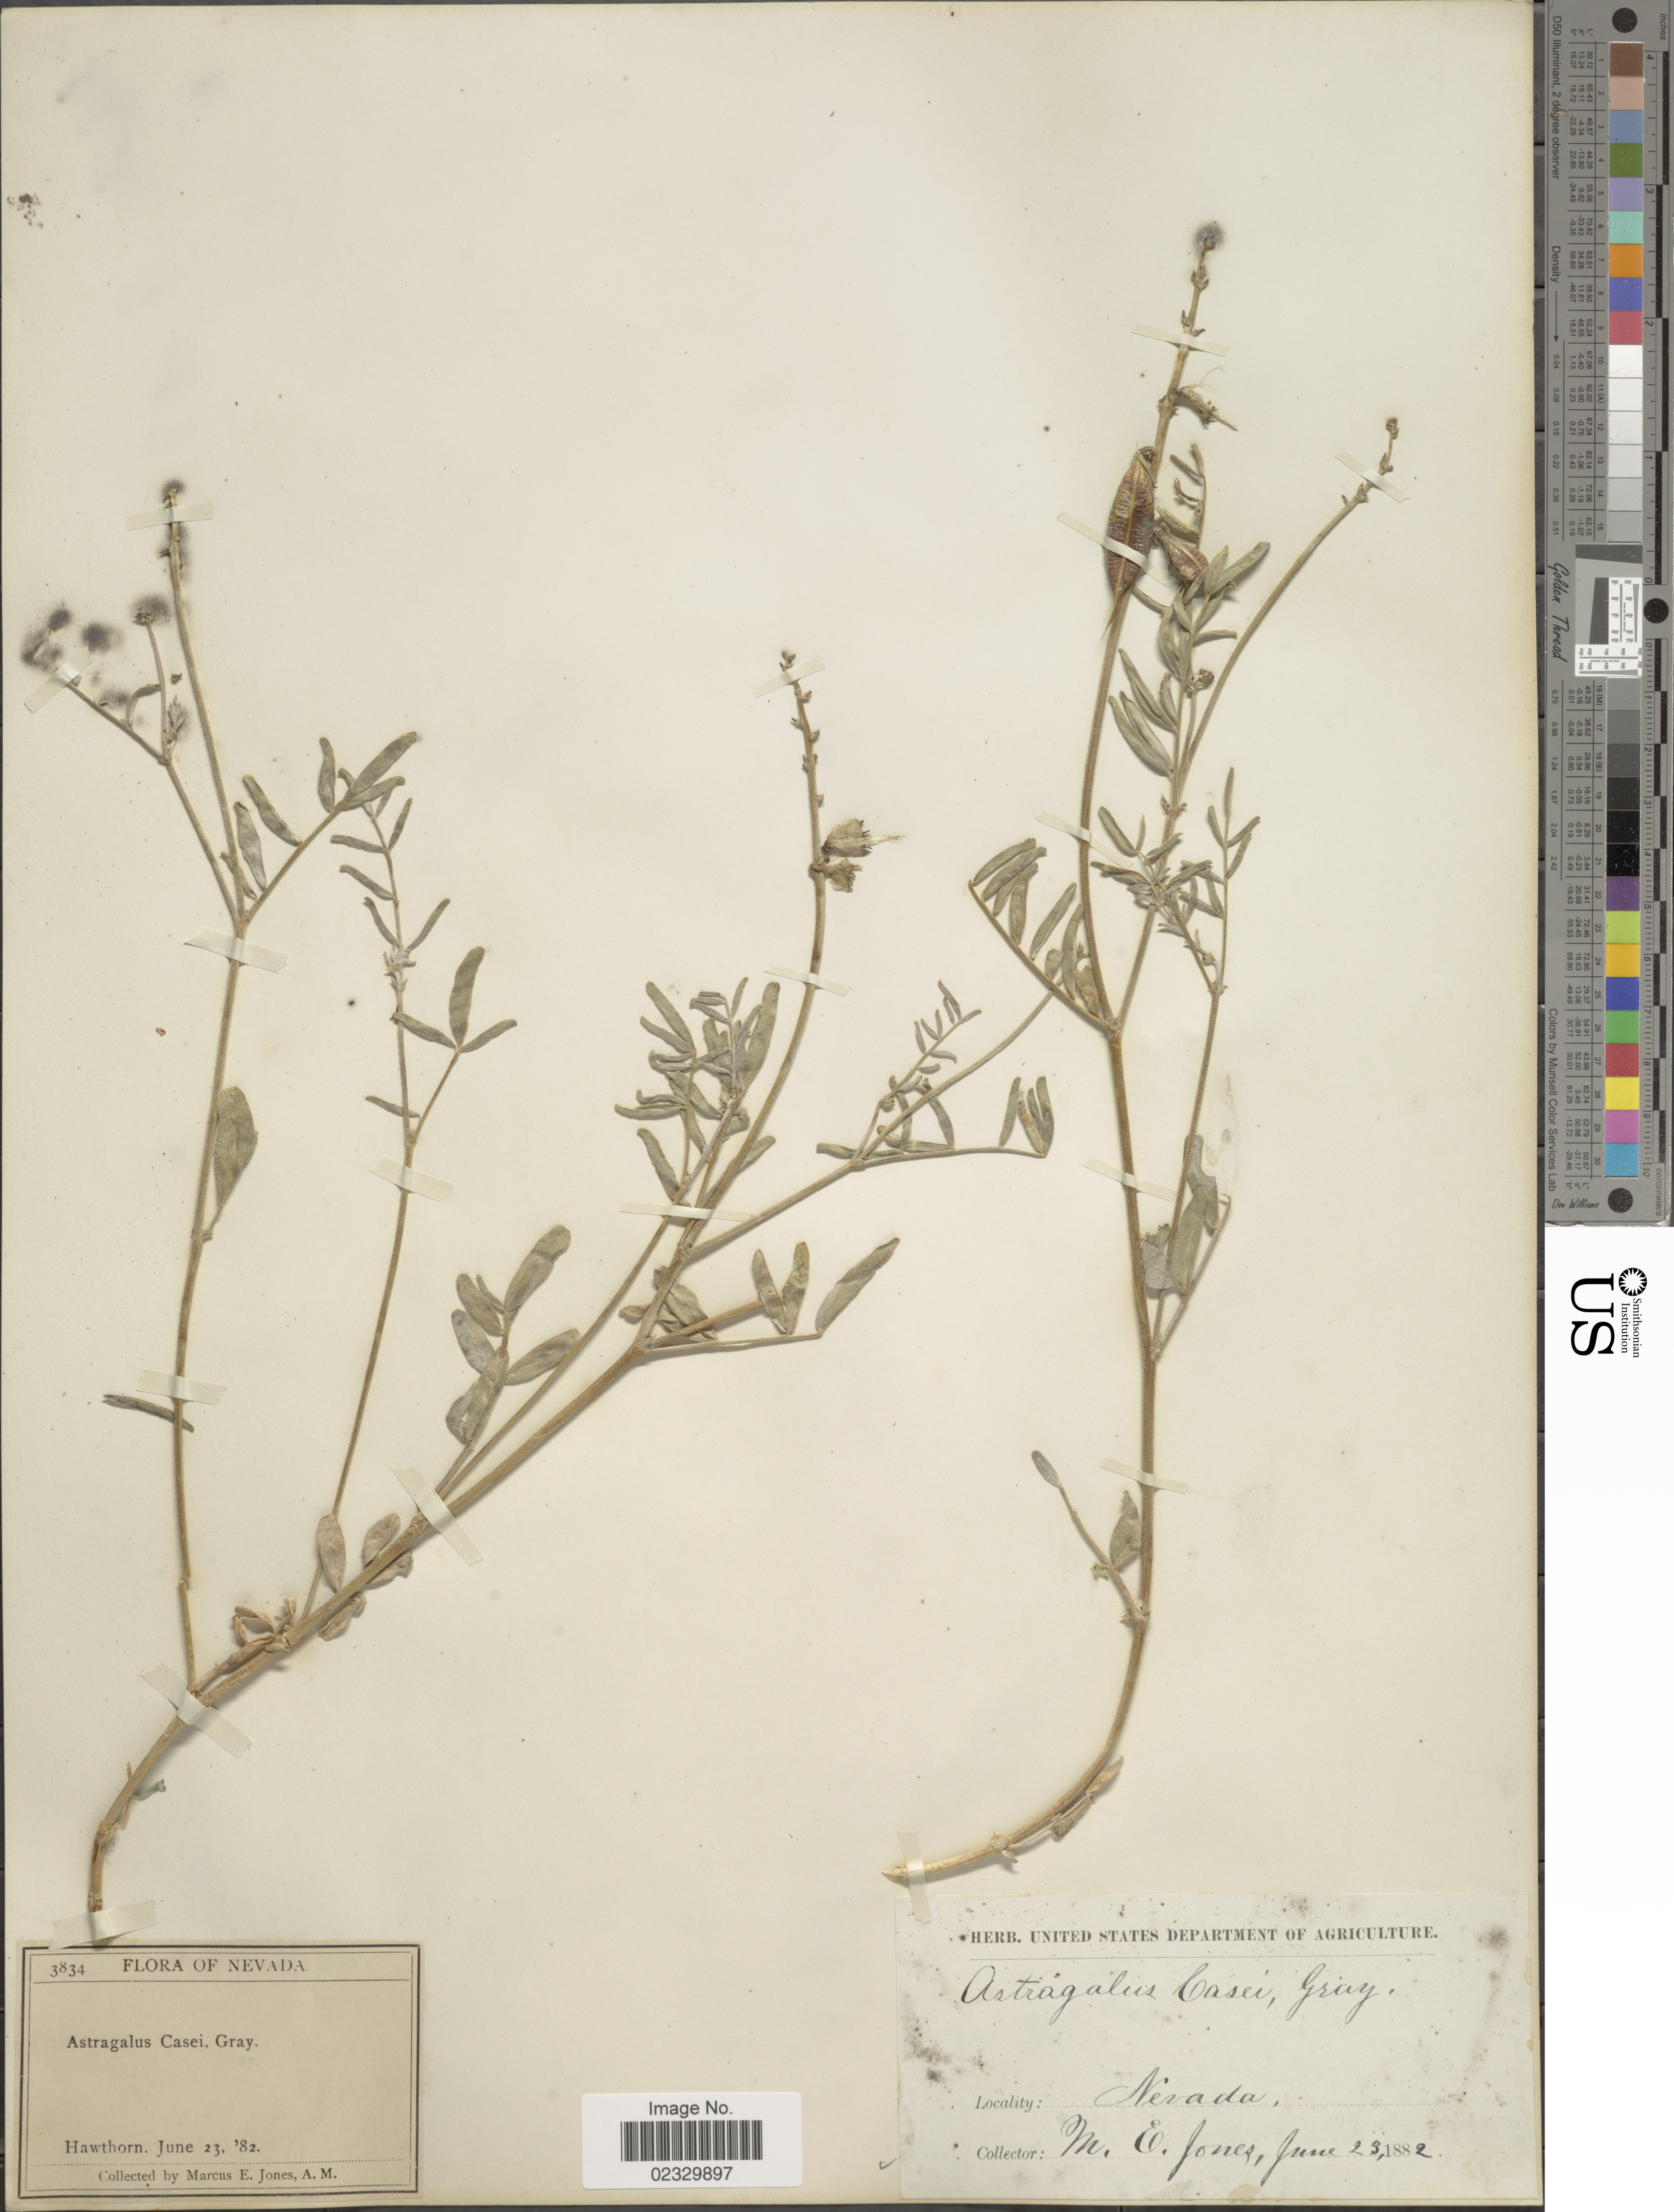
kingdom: Plantae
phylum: Tracheophyta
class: Magnoliopsida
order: Fabales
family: Fabaceae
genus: Astragalus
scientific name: Astragalus casei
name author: A. Gray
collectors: M. E. Jones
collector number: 3834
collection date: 1882-06-23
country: United States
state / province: Nevada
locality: Hawthorn